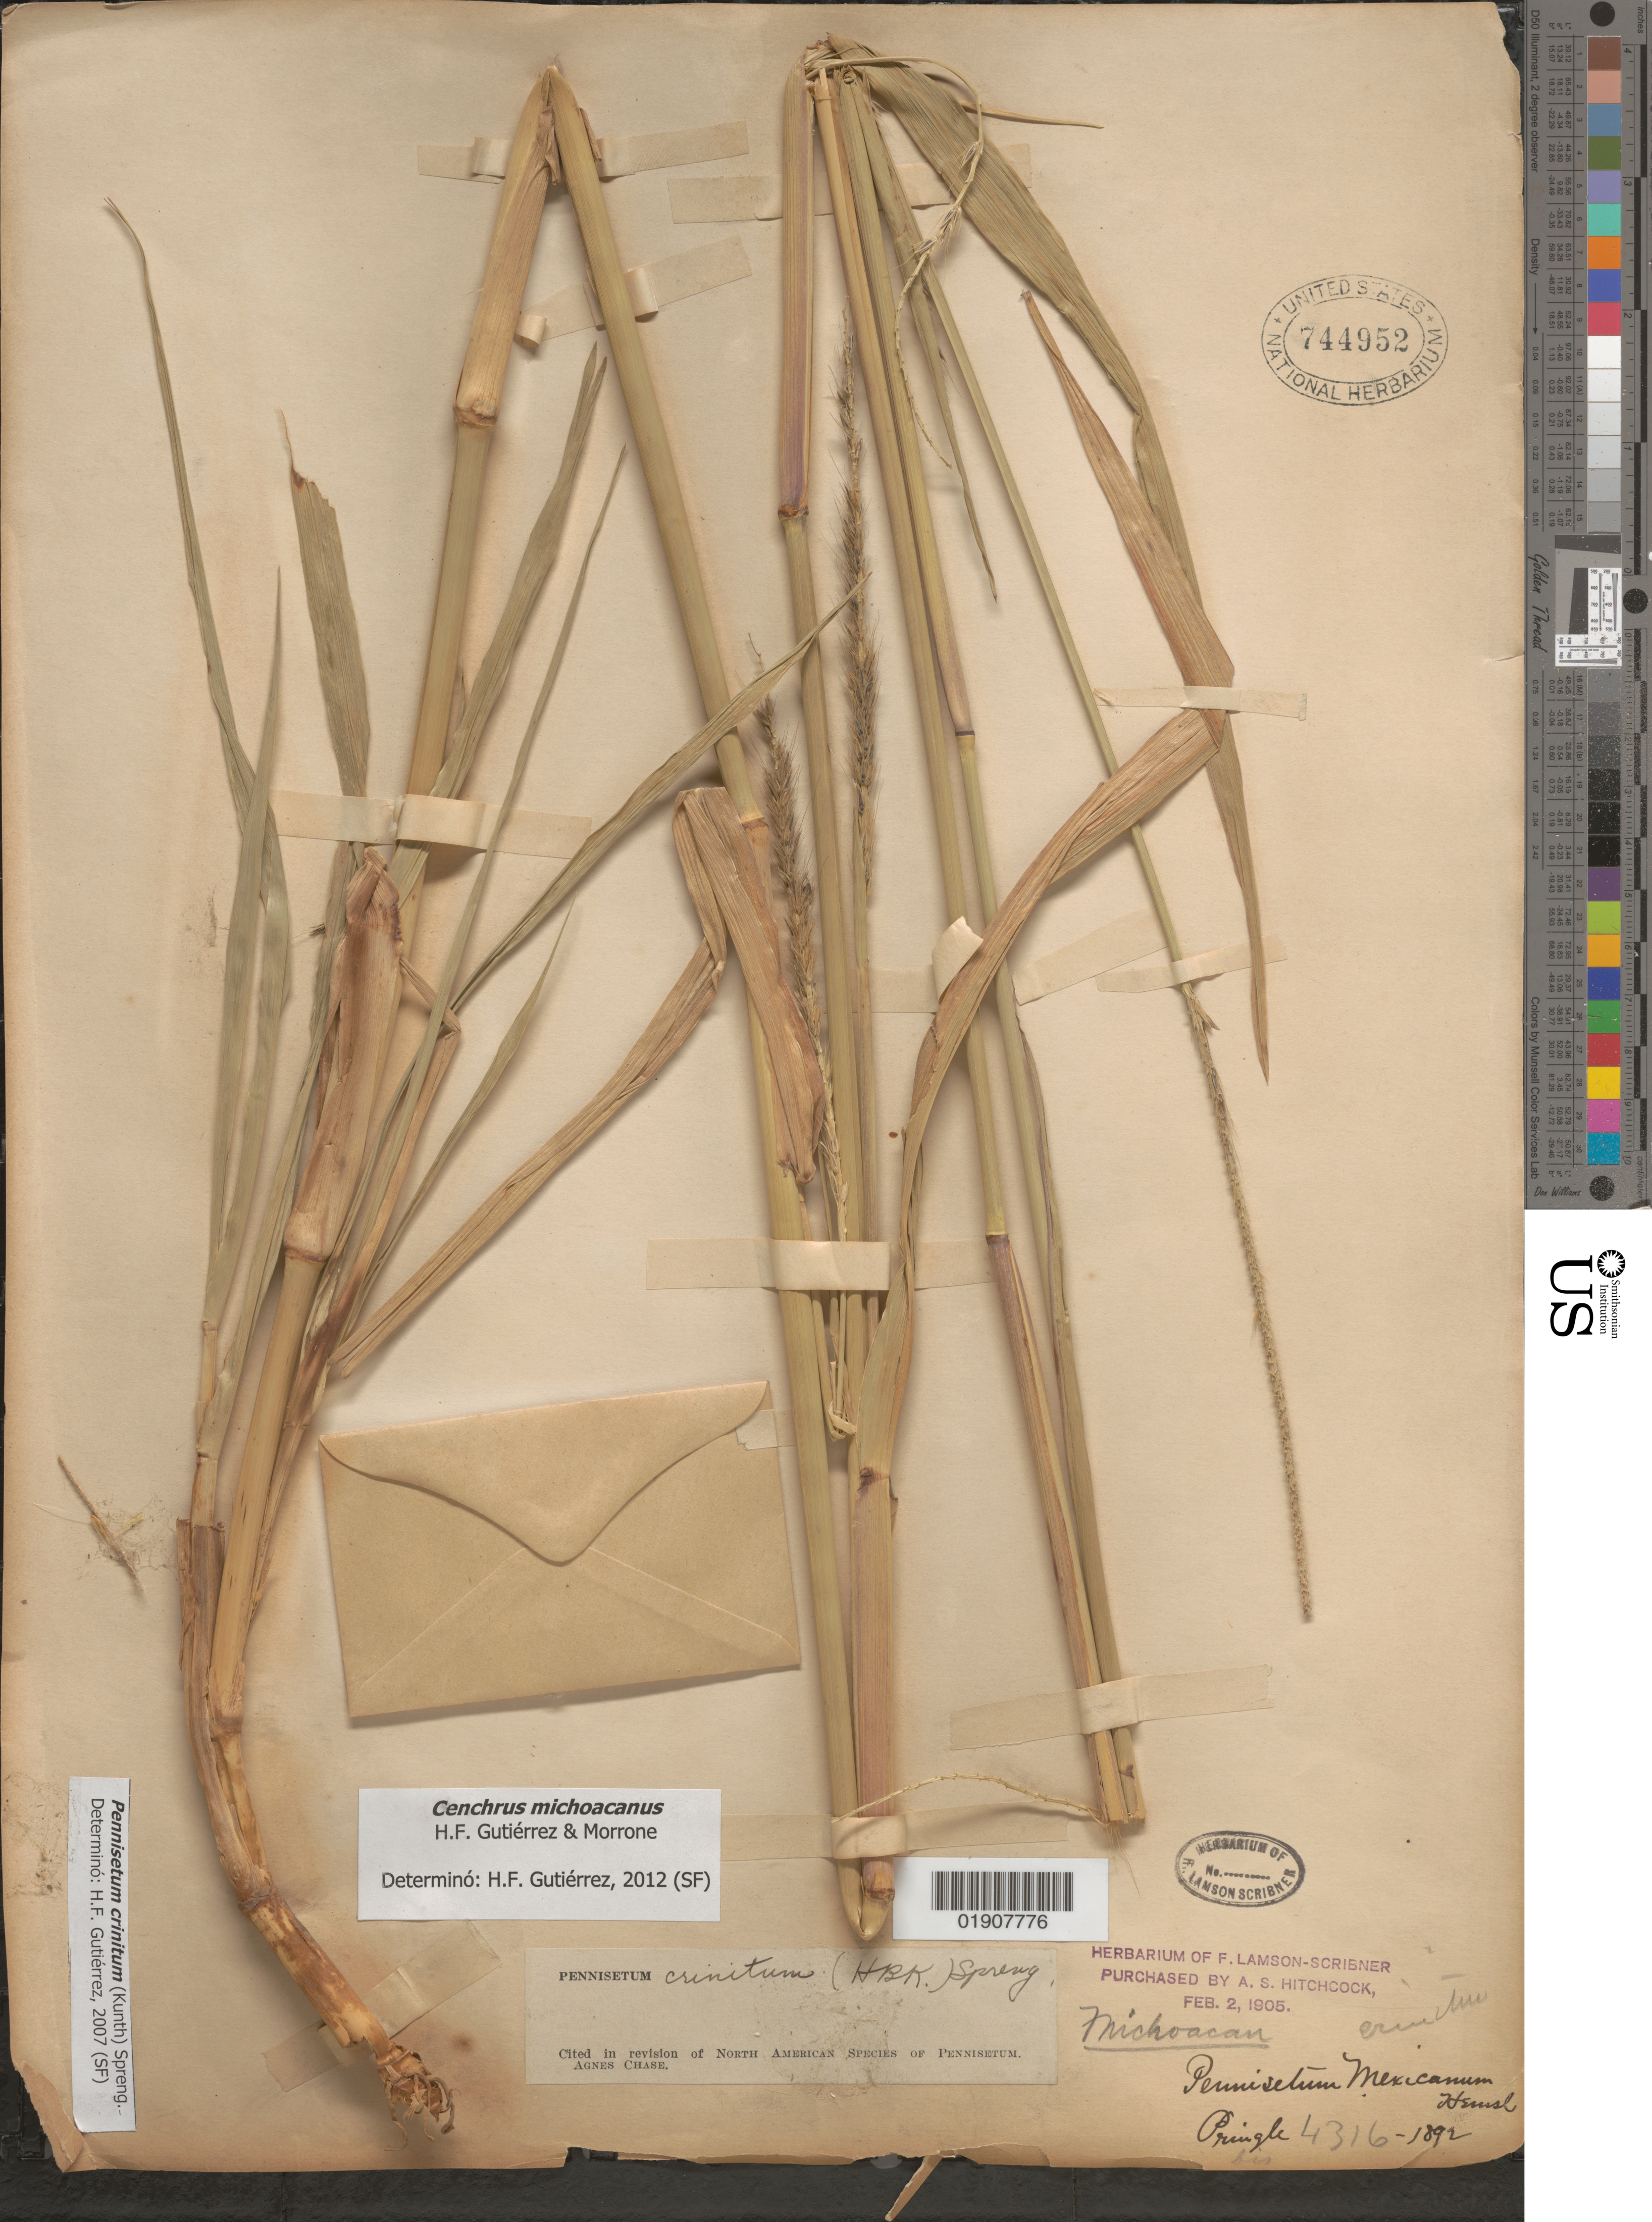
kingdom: Plantae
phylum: Tracheophyta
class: Liliopsida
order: Poales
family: Poaceae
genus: Cenchrus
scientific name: Cenchrus michoacanus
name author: H.F. Gut. & Morrone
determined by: Gutiérrez, H. F.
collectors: C. G. Pringle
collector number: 4316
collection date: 1892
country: Mexico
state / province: Michoacán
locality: Michoacan.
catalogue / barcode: US 744952